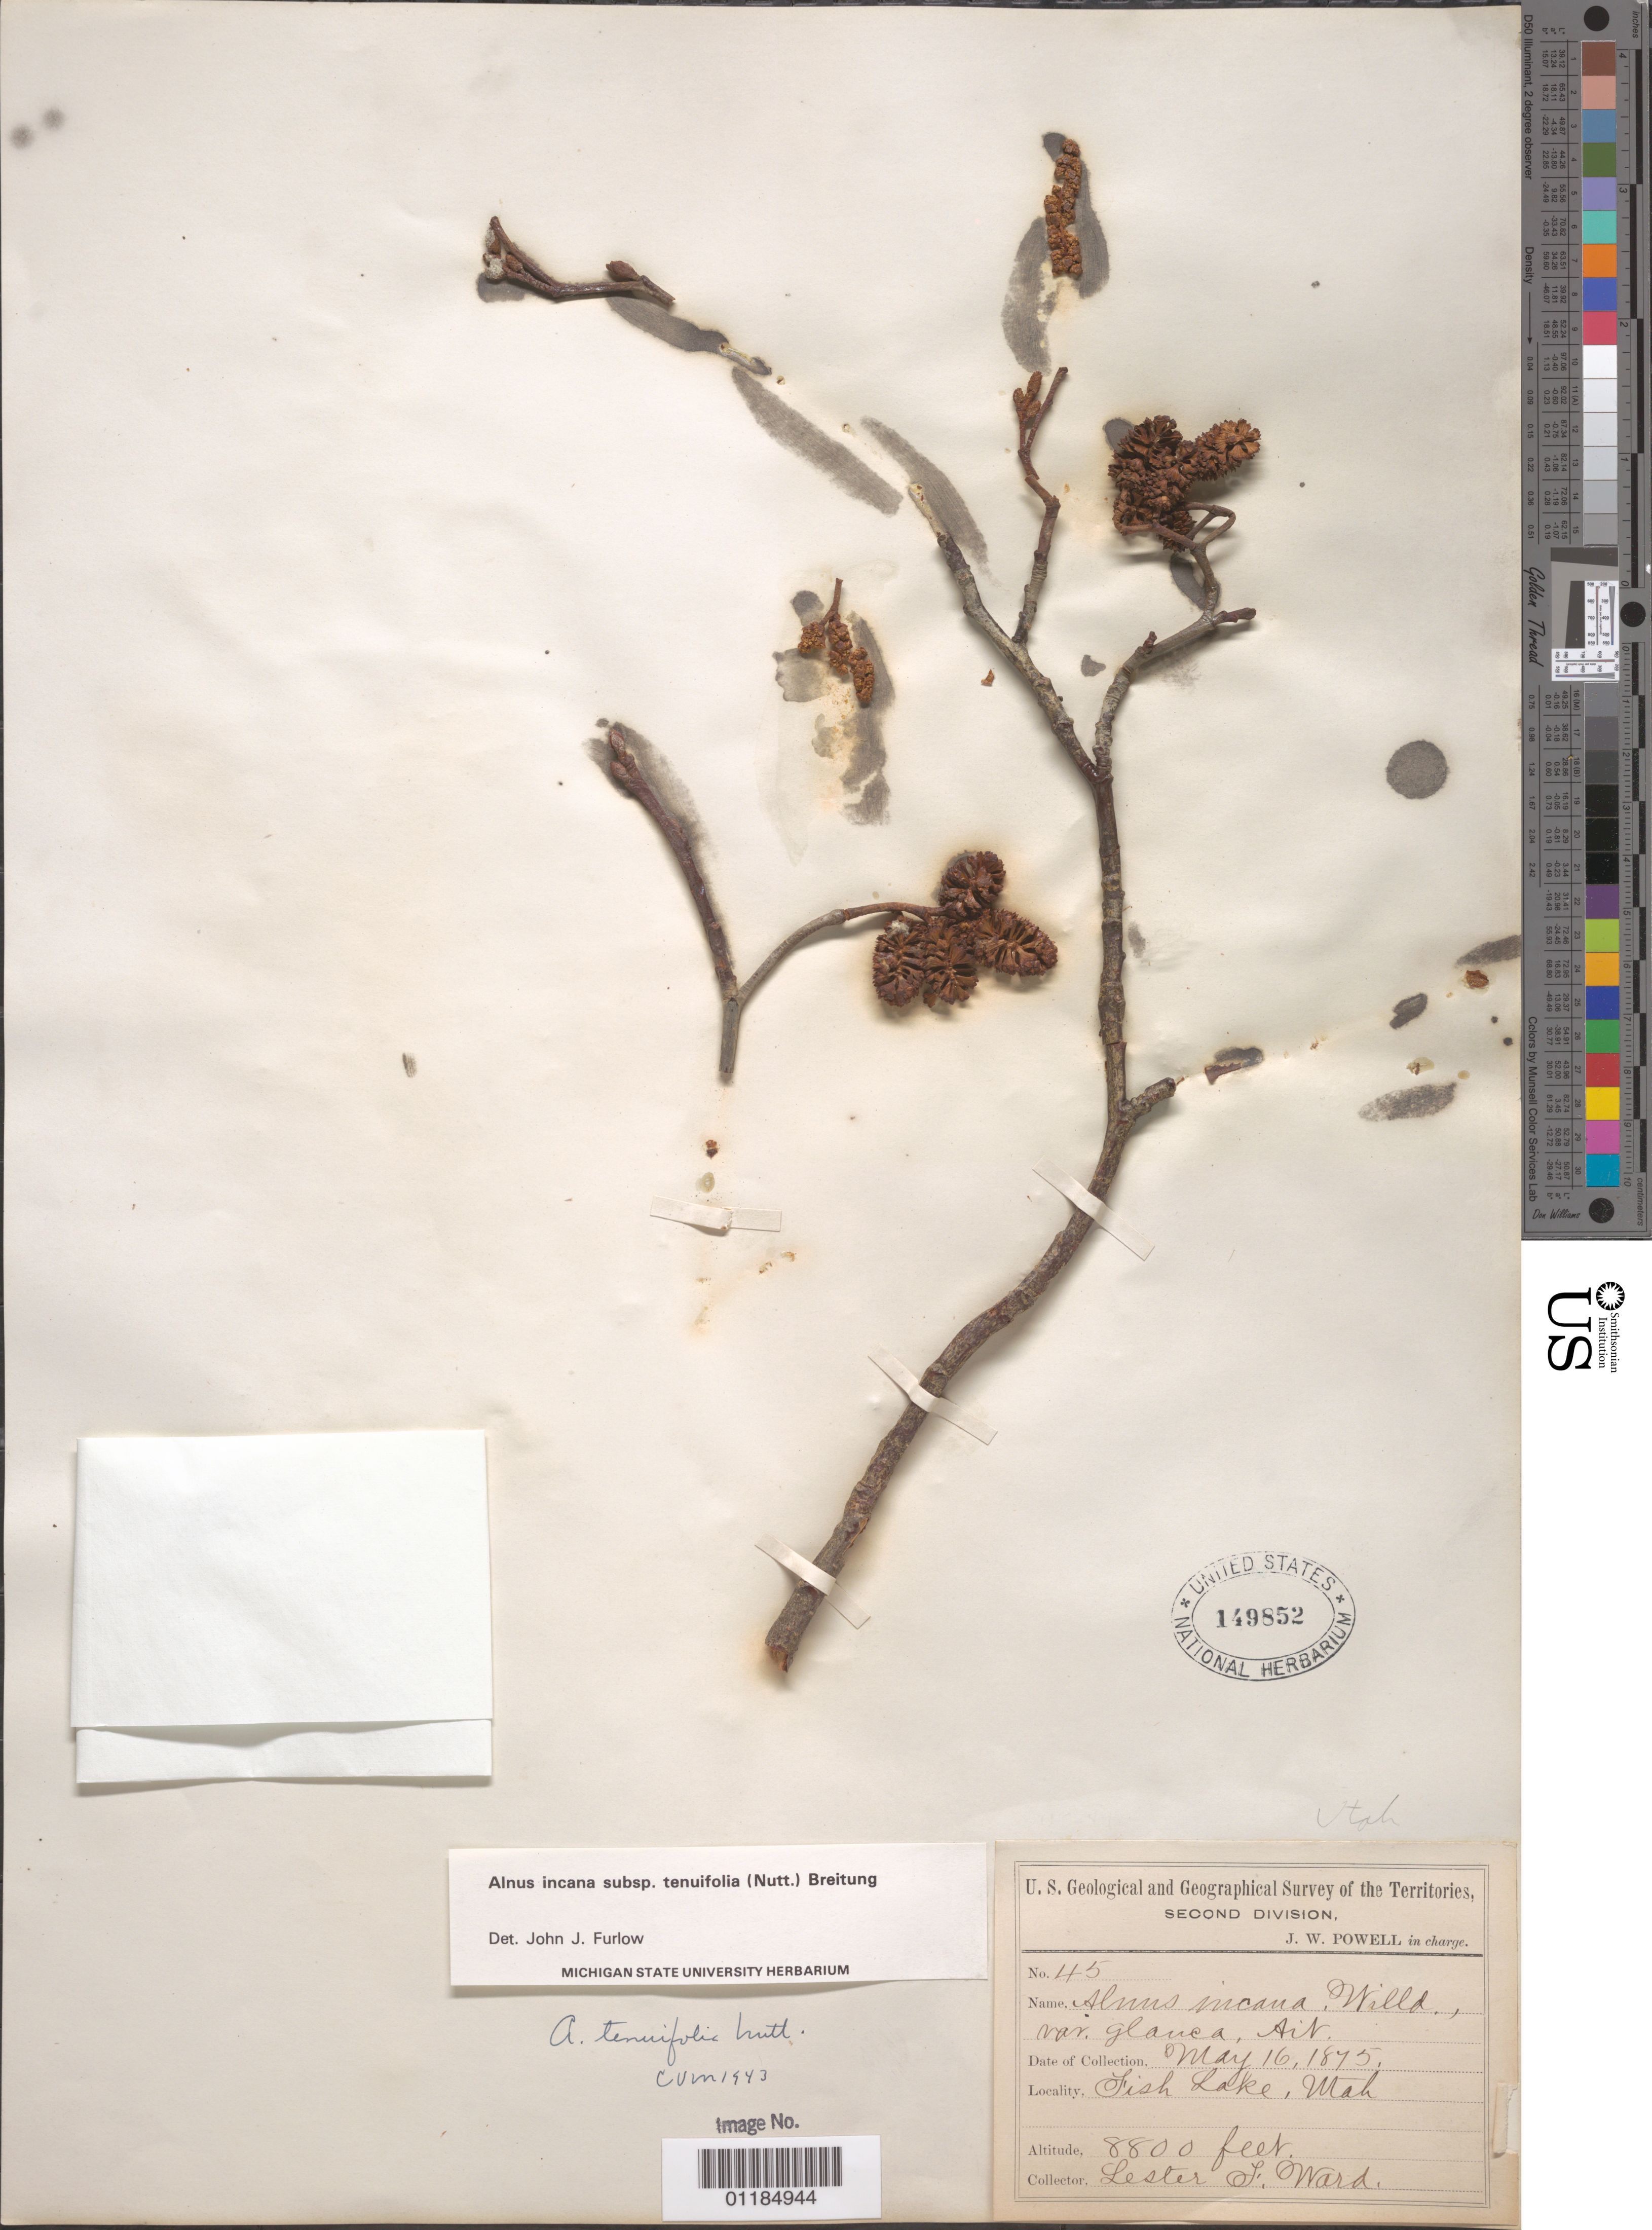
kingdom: Plantae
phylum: Tracheophyta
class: Magnoliopsida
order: Fagales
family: Betulaceae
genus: Alnus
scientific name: Alnus incana subsp. tenuifolia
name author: (Nutt.) Breitung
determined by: Furlow, John J., Curator (OS), Ohio State University - Museum of Biological Diversity (UNITED STATES)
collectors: L. F. Ward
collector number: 45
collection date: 1875-05-16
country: United States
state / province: Utah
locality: Fish Lake.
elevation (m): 2682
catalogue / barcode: US 149852